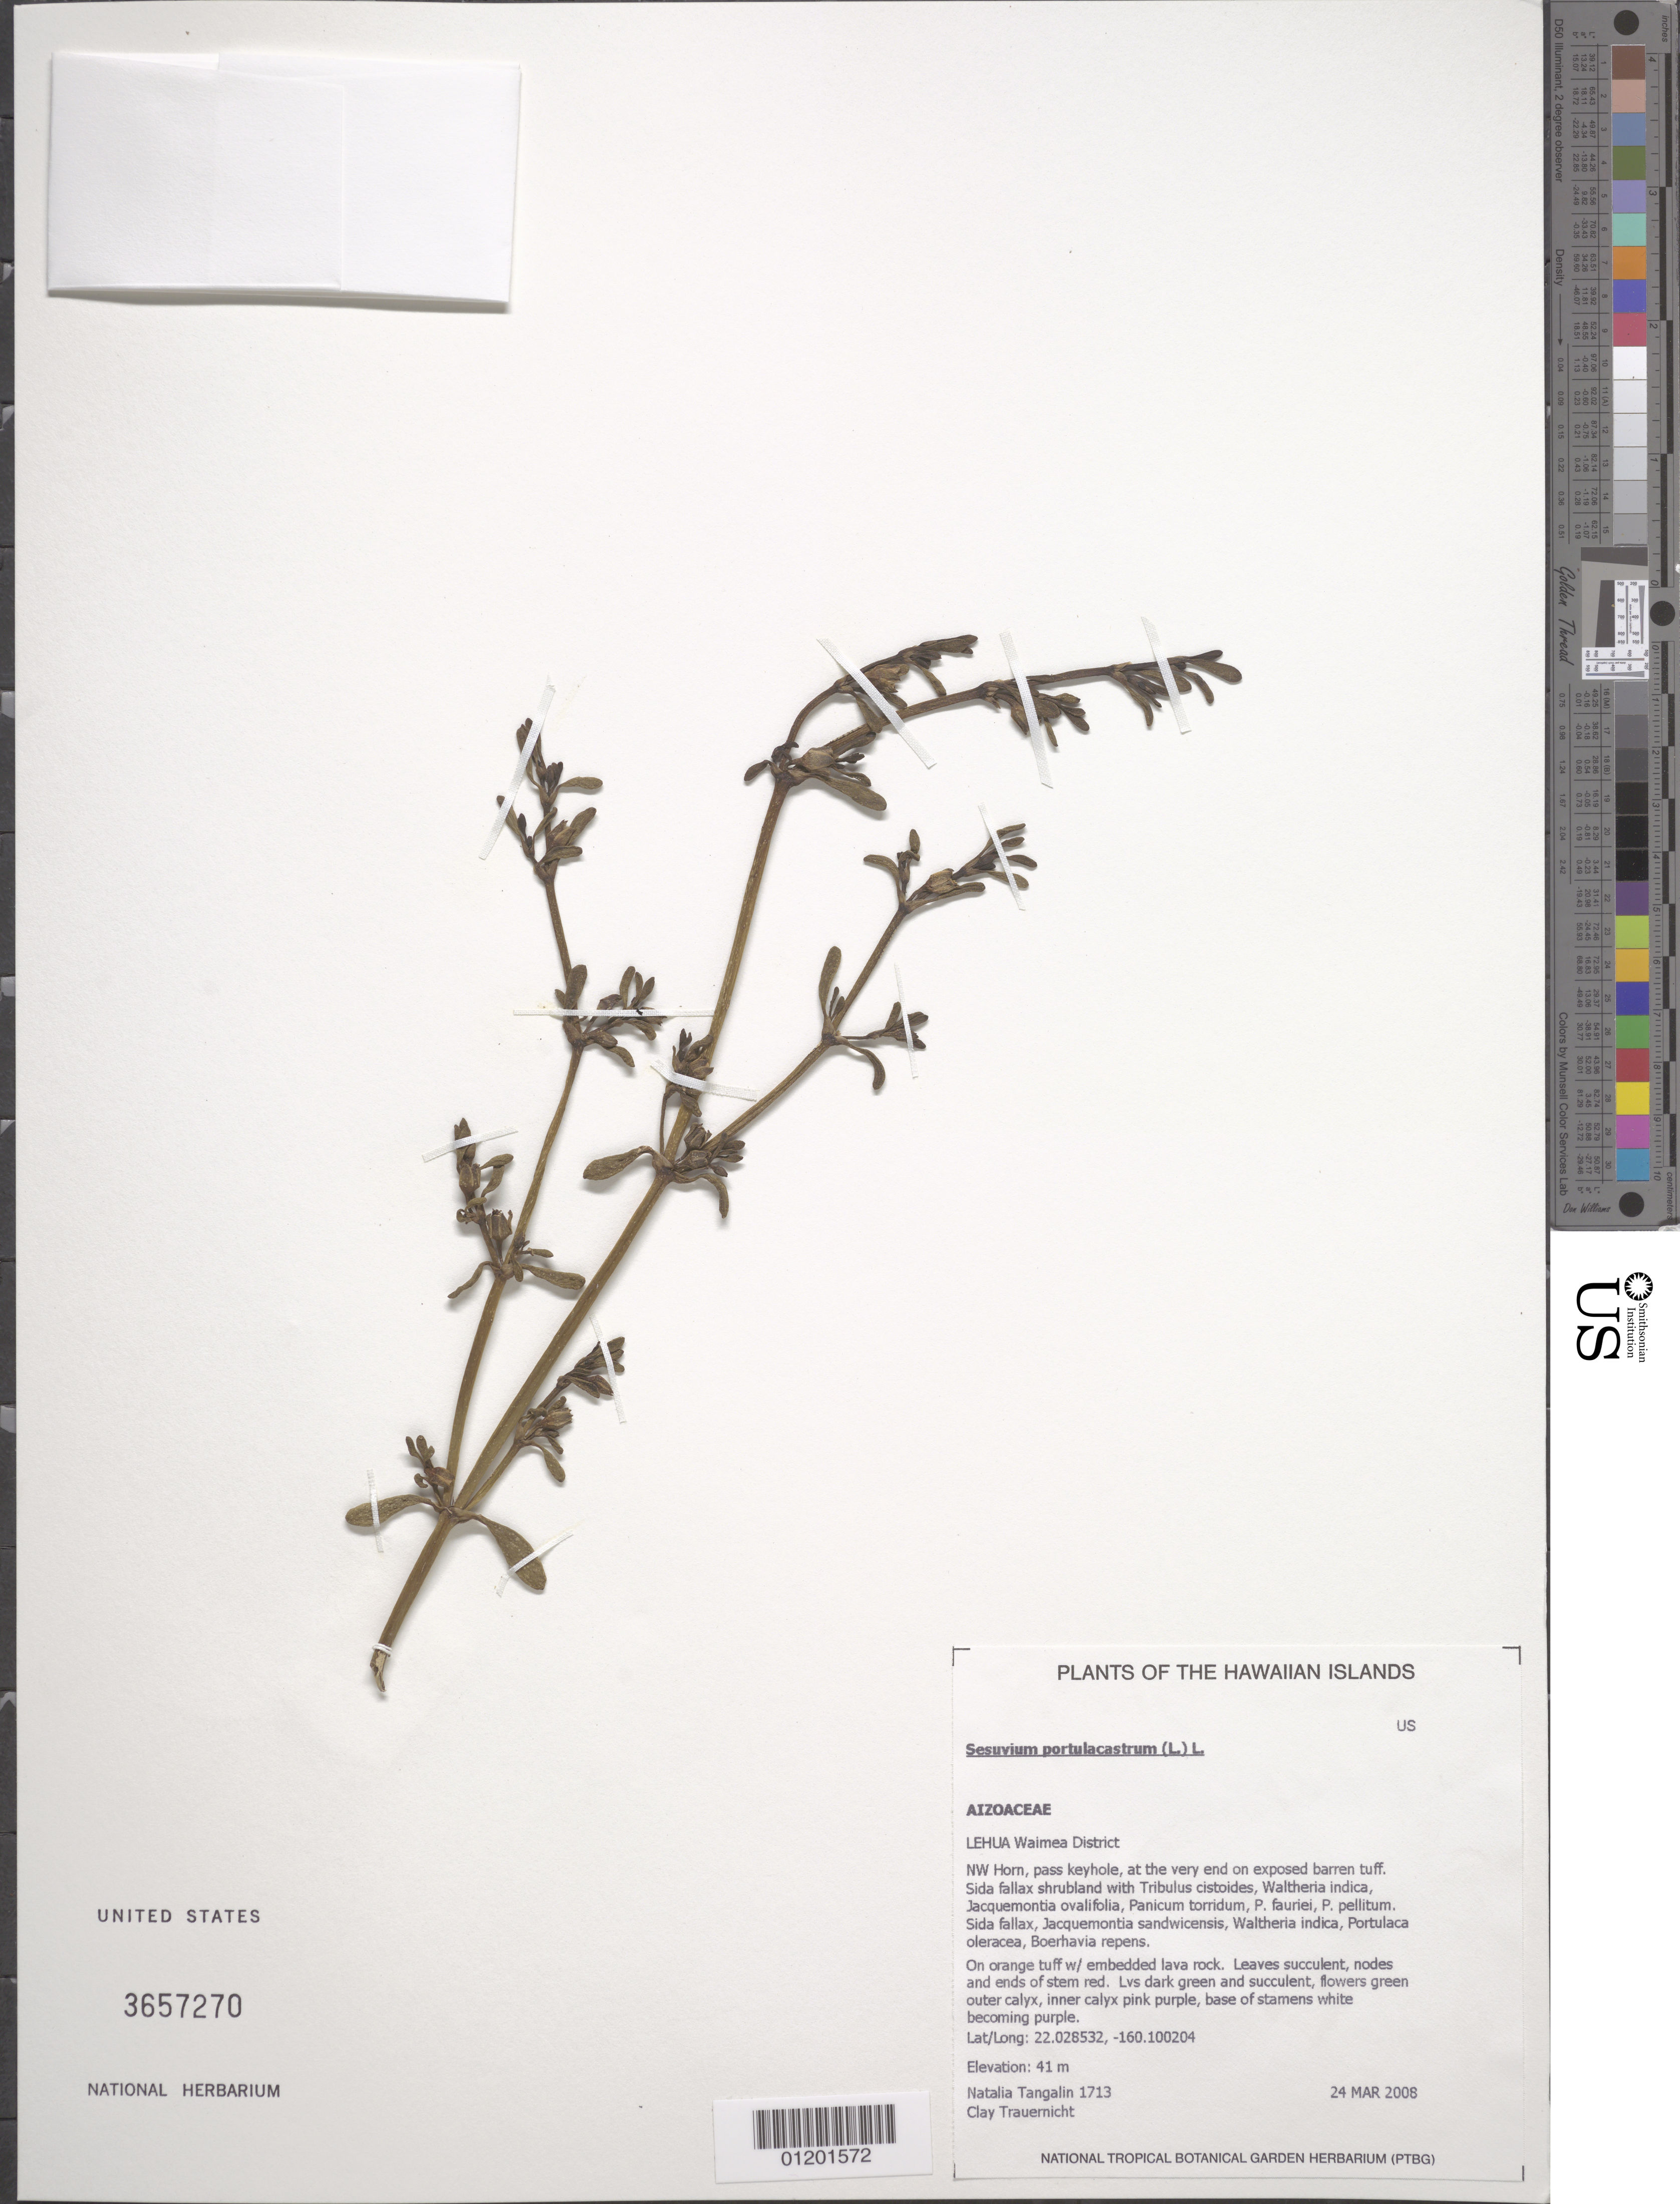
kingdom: Plantae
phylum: Tracheophyta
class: Magnoliopsida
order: Caryophyllales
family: Aizoaceae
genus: Sesuvium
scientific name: Sesuvium portulacastrum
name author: (L.) L.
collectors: N. Tangalin & C. Trauernicht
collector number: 1713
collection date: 2008-03-24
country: United States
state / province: Hawaii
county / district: Kauai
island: Lehua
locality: NW Horn, pass keyhole, at the very end.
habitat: Shrubland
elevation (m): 41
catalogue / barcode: US 3657270